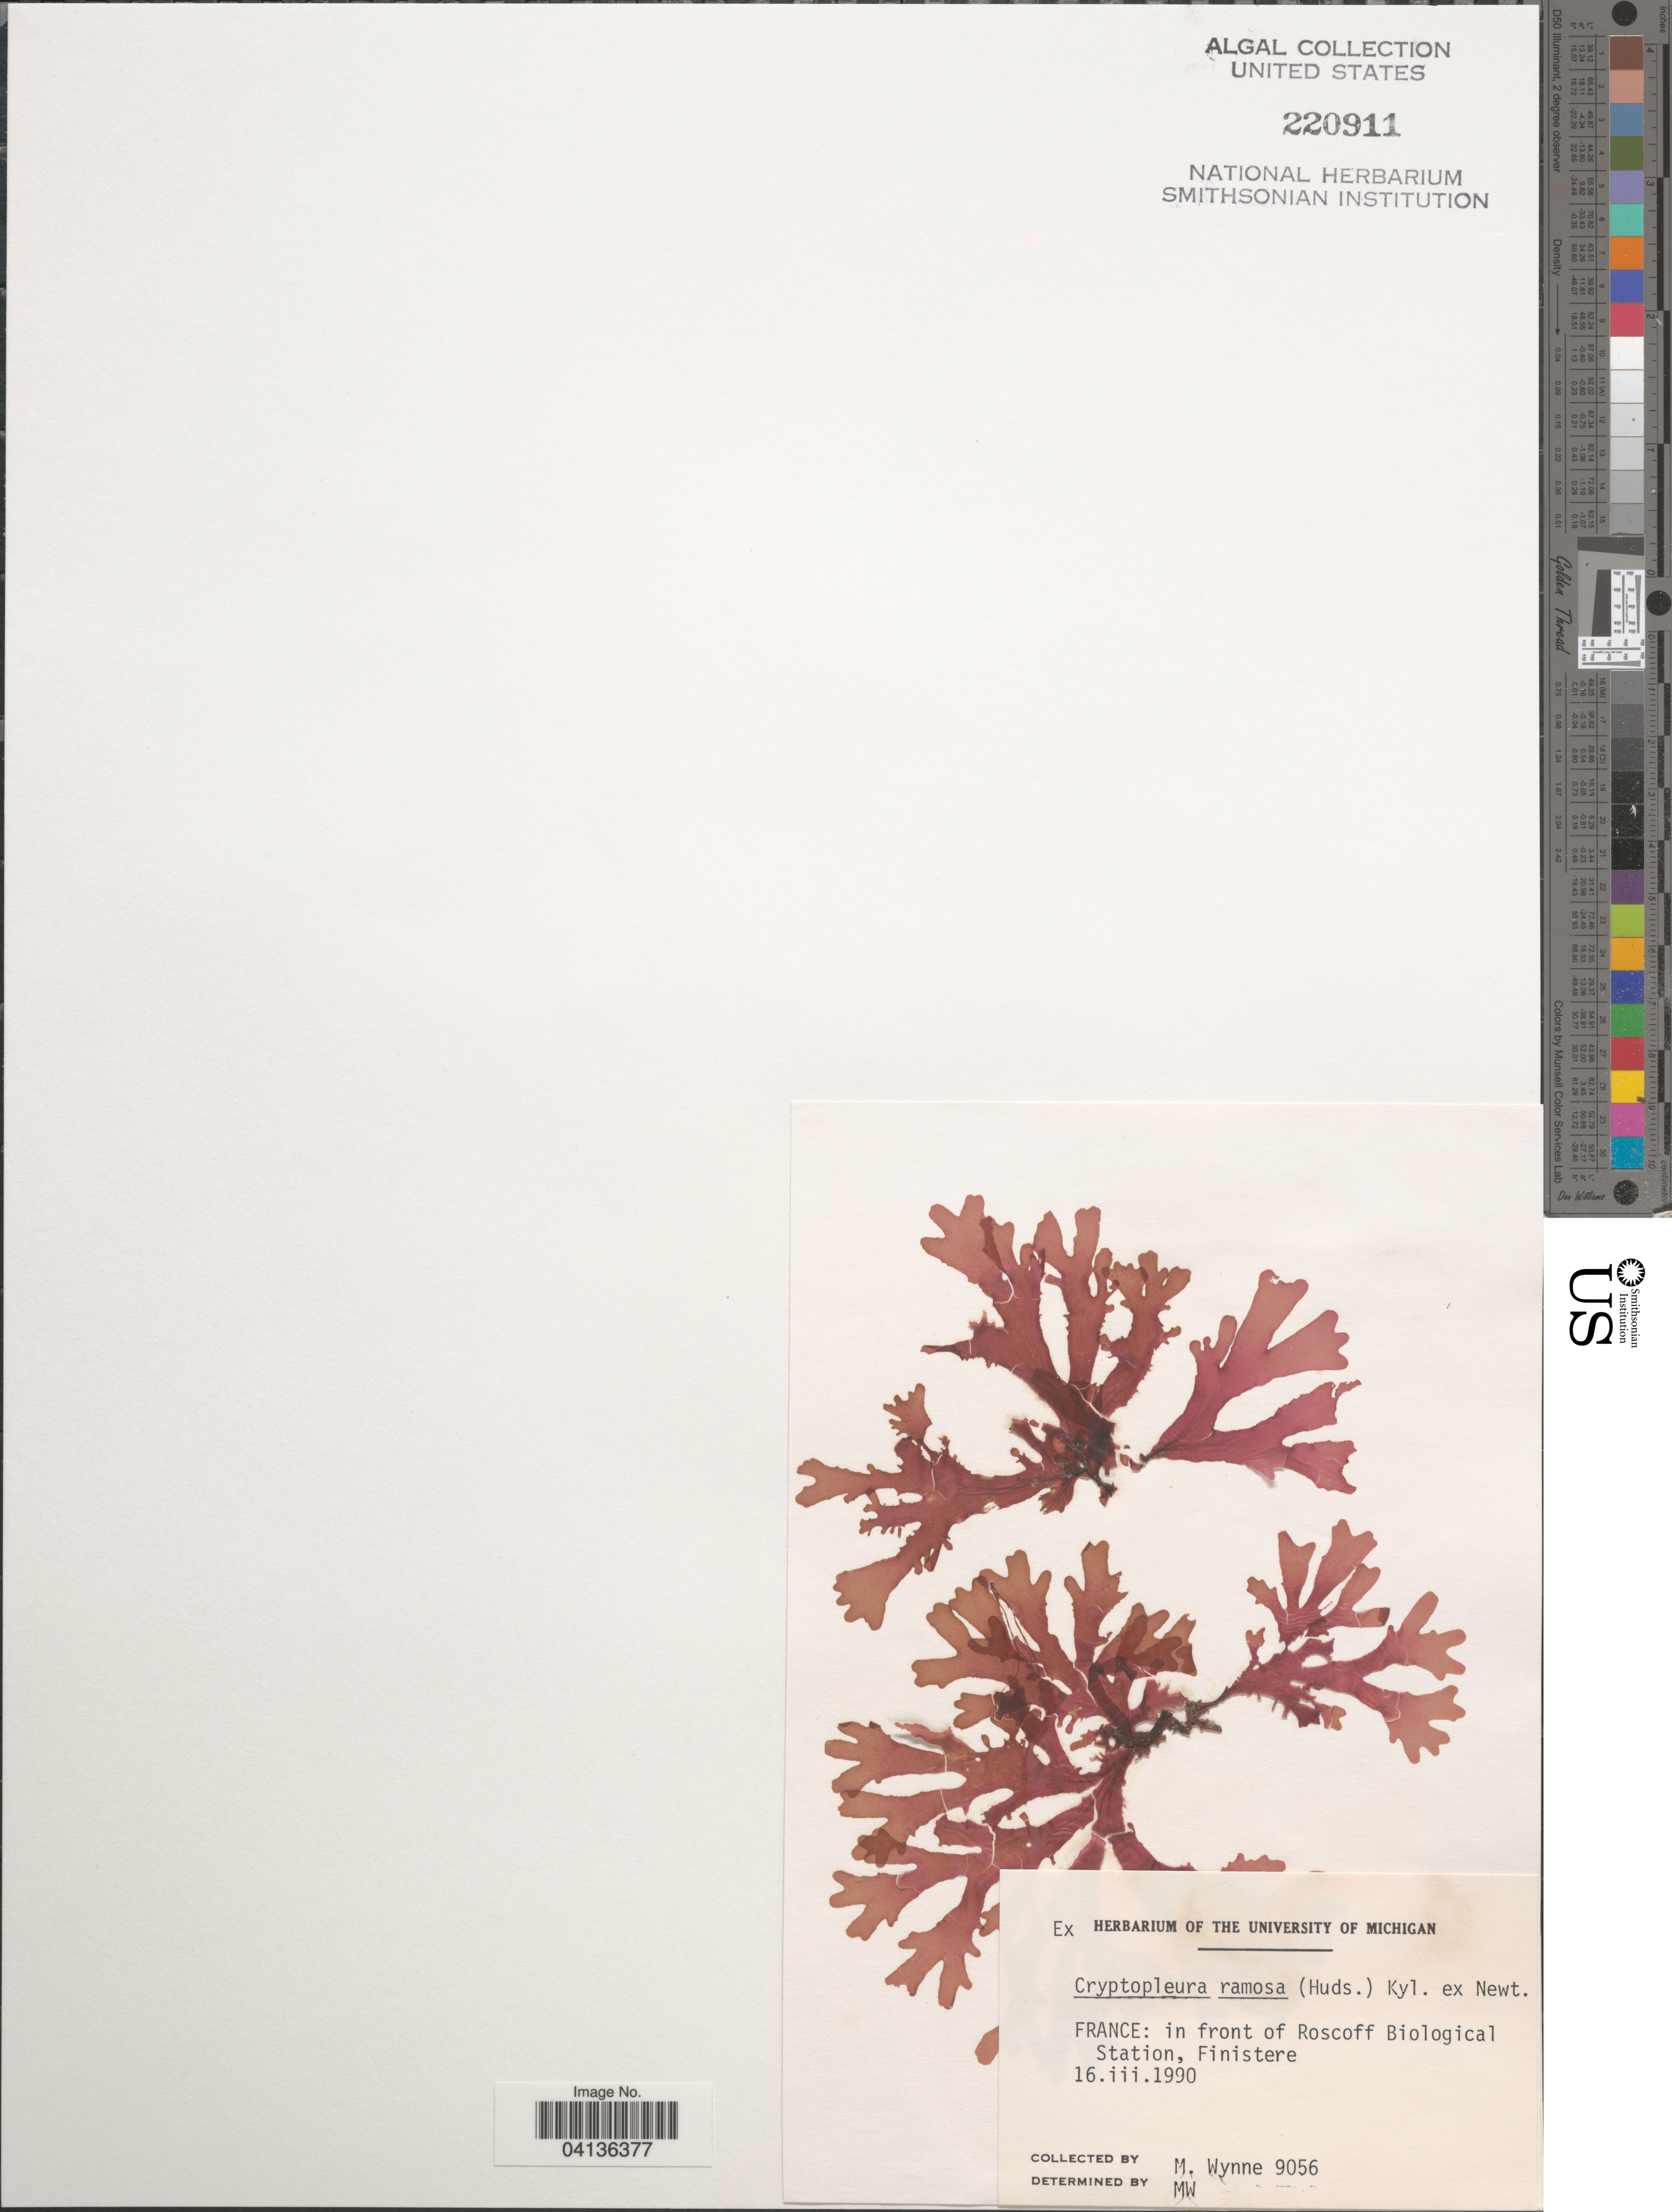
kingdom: Plantae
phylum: Rhodophyta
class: Florideophyceae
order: Ceramiales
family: Delesseriaceae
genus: Cryptopleura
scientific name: Cryptopleura ramosa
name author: (Huds.) L.M. Newton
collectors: M.J. Wynne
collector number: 9056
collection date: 1990-03-16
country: France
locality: In front of Roscoff Biological Station, Finistere.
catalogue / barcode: US 220911